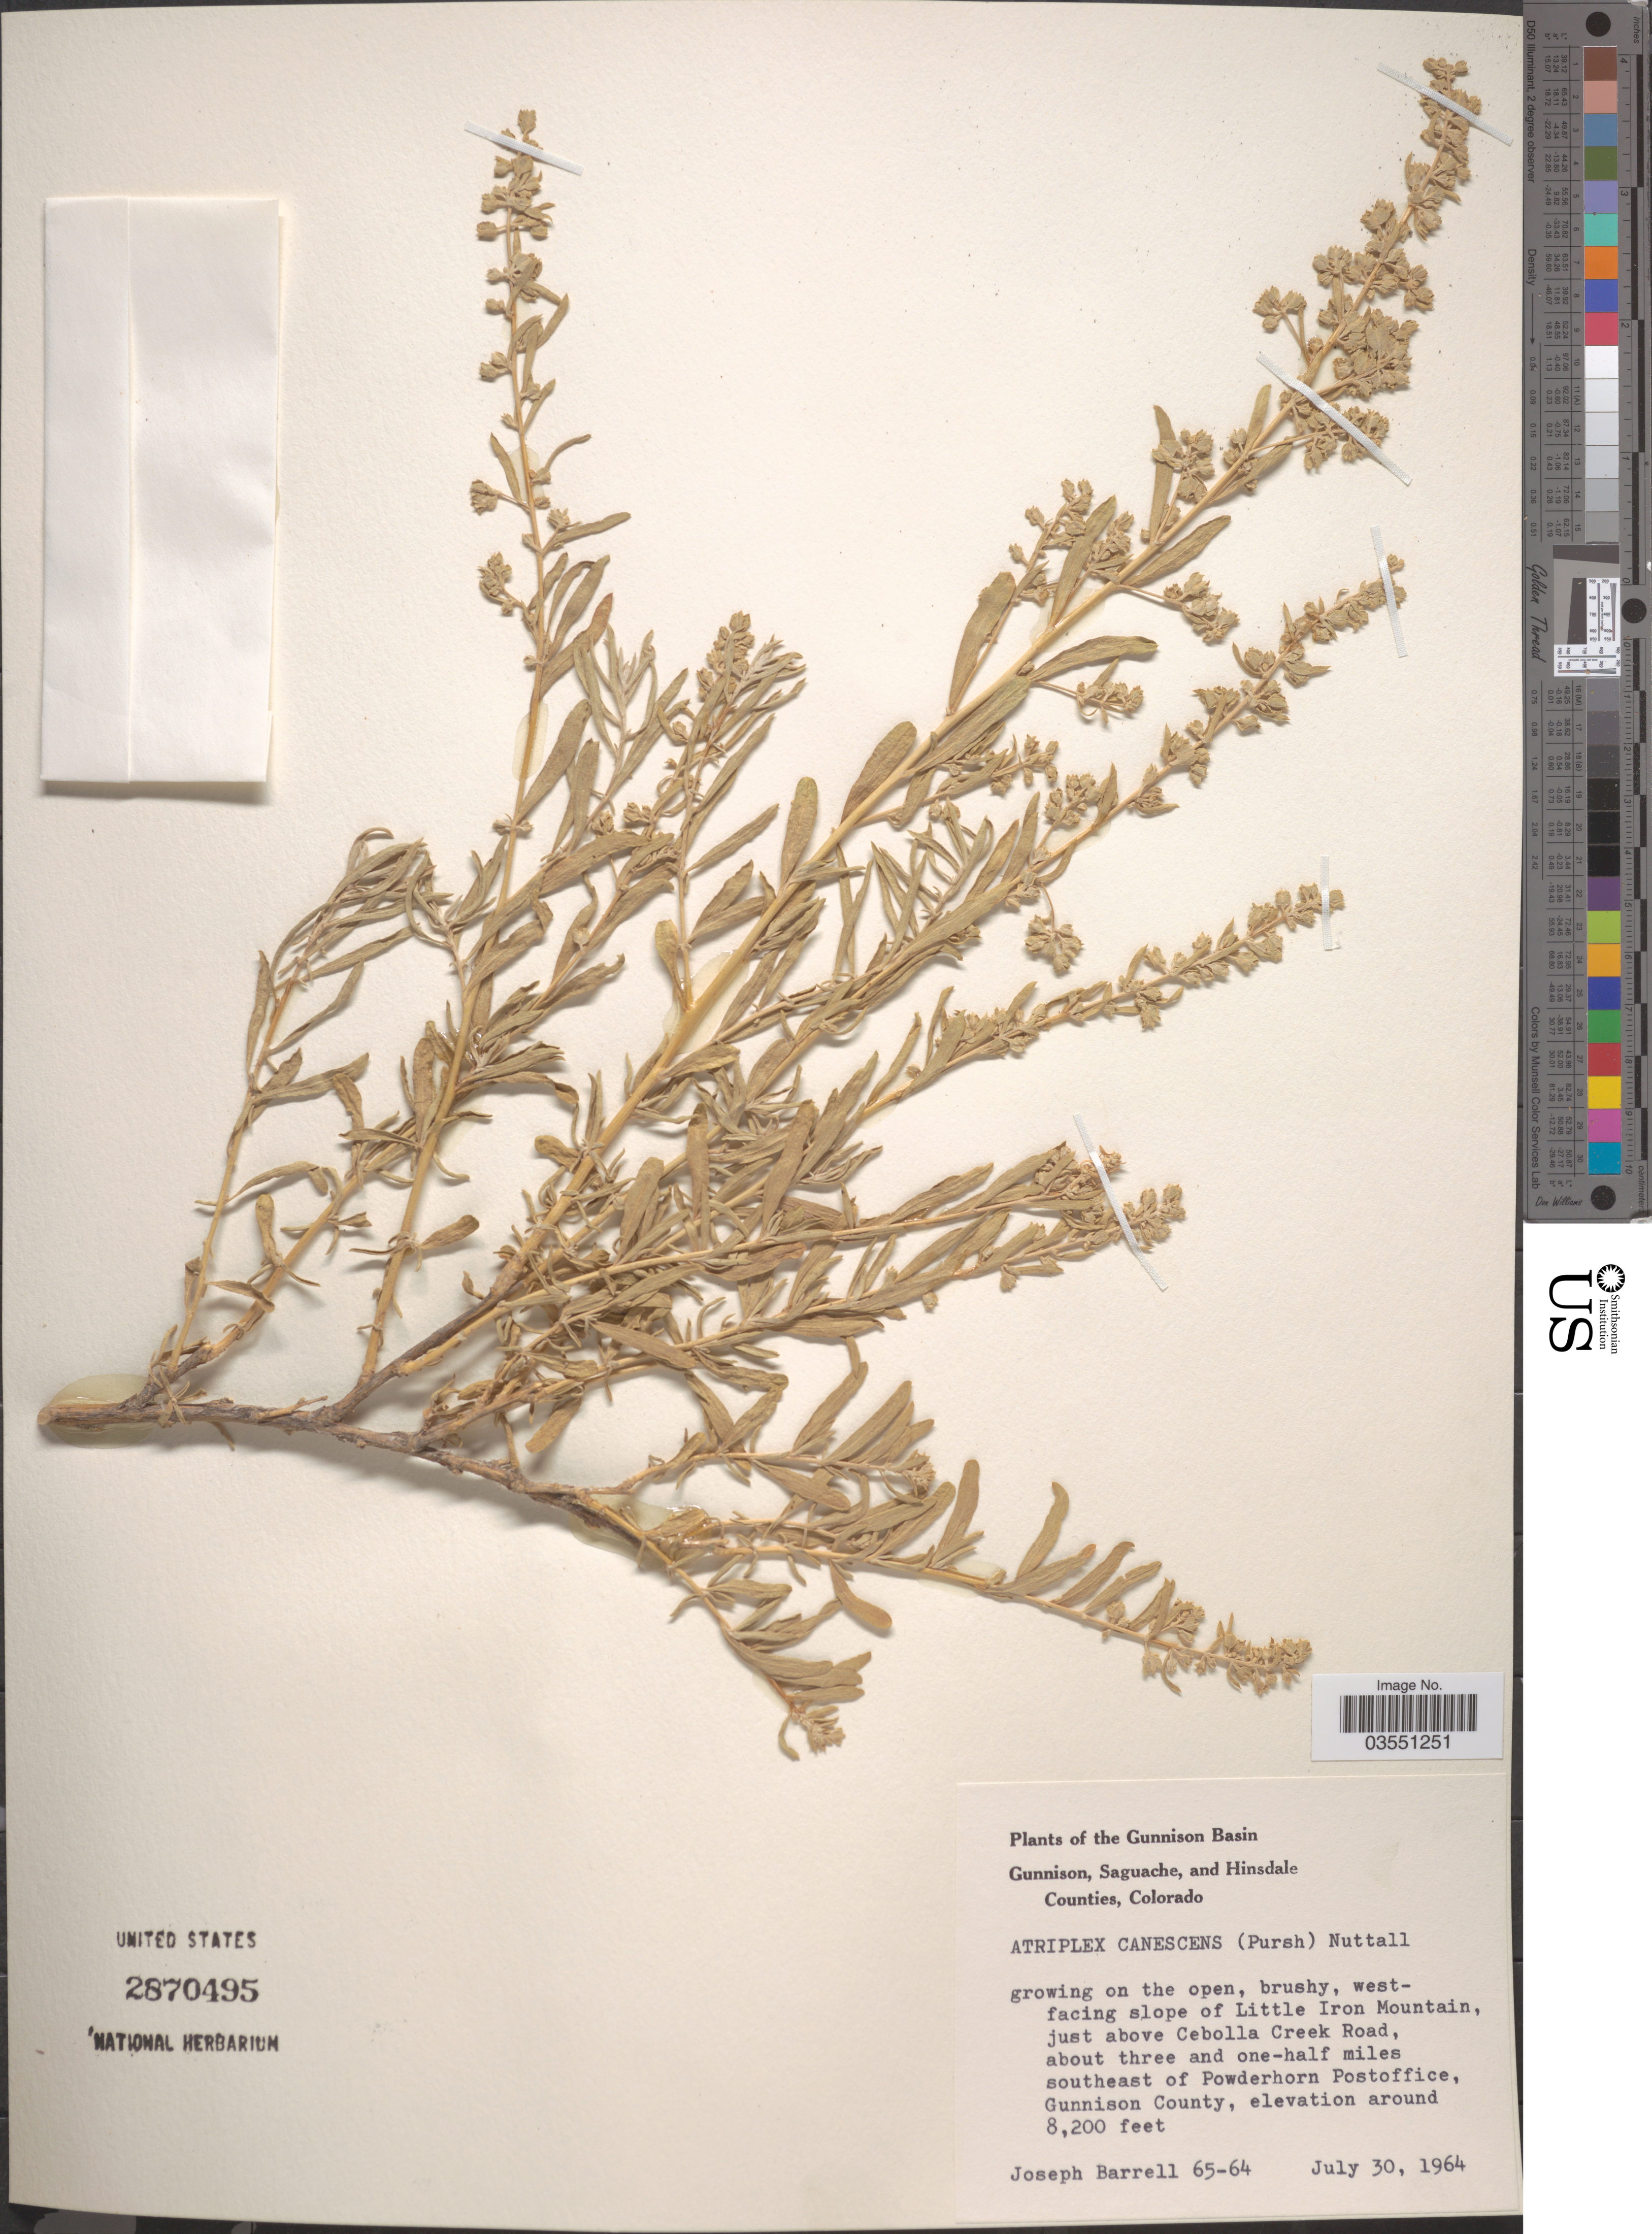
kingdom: Plantae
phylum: Tracheophyta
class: Magnoliopsida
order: Caryophyllales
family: Amaranthaceae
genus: Atriplex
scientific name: Atriplex canescens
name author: (Pursh) Nutt.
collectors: J. Barrell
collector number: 65-64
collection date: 1964-07-30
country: United States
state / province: Colorado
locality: The Gunnison Basin. West-facing slope of Little Iron Mountain, just above Cebolla Creek Road, about three and one-half miles southeast of Powderhorn Postoffice, Gunnison County.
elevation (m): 2499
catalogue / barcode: US 2870495